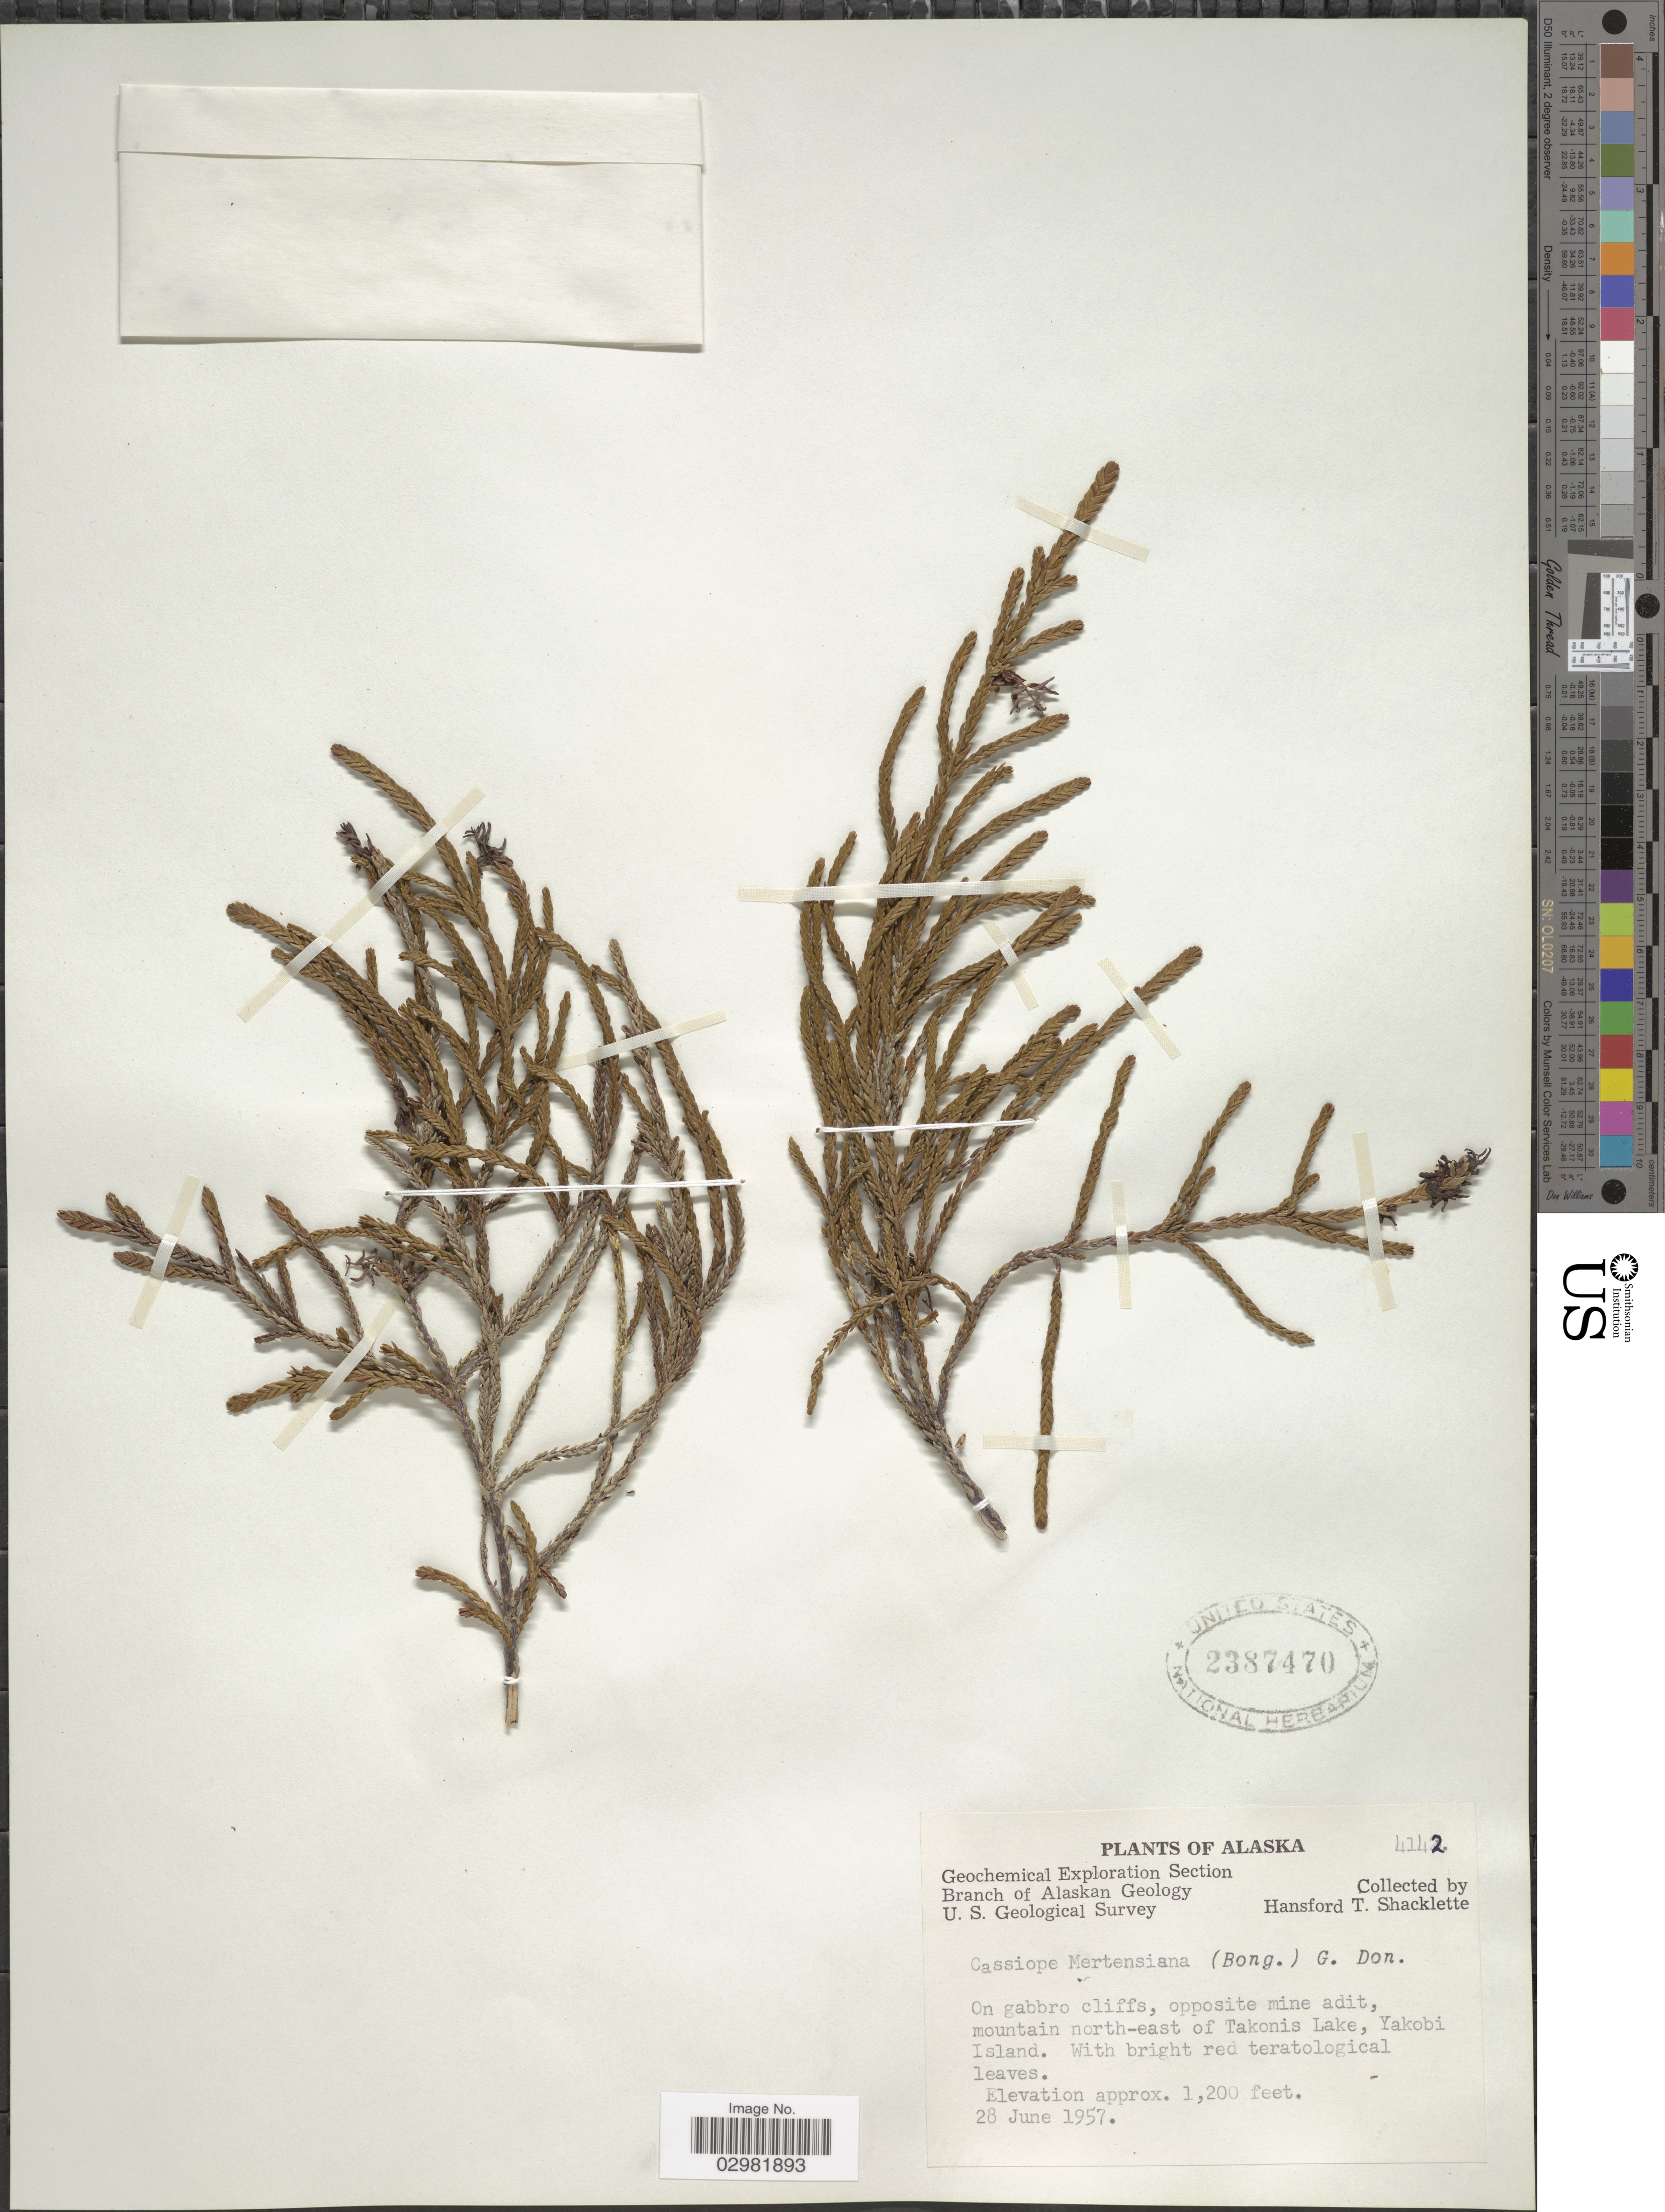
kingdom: Plantae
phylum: Tracheophyta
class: Magnoliopsida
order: Ericales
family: Ericaceae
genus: Cassiope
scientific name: Cassiope mertensiana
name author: (Bong.) G. Don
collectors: H. Shacklette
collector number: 4142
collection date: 1957-06-28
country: United States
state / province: Alaska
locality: Mountain north-east of Takonis Lake, Takobi Island.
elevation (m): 366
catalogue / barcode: US 2387470